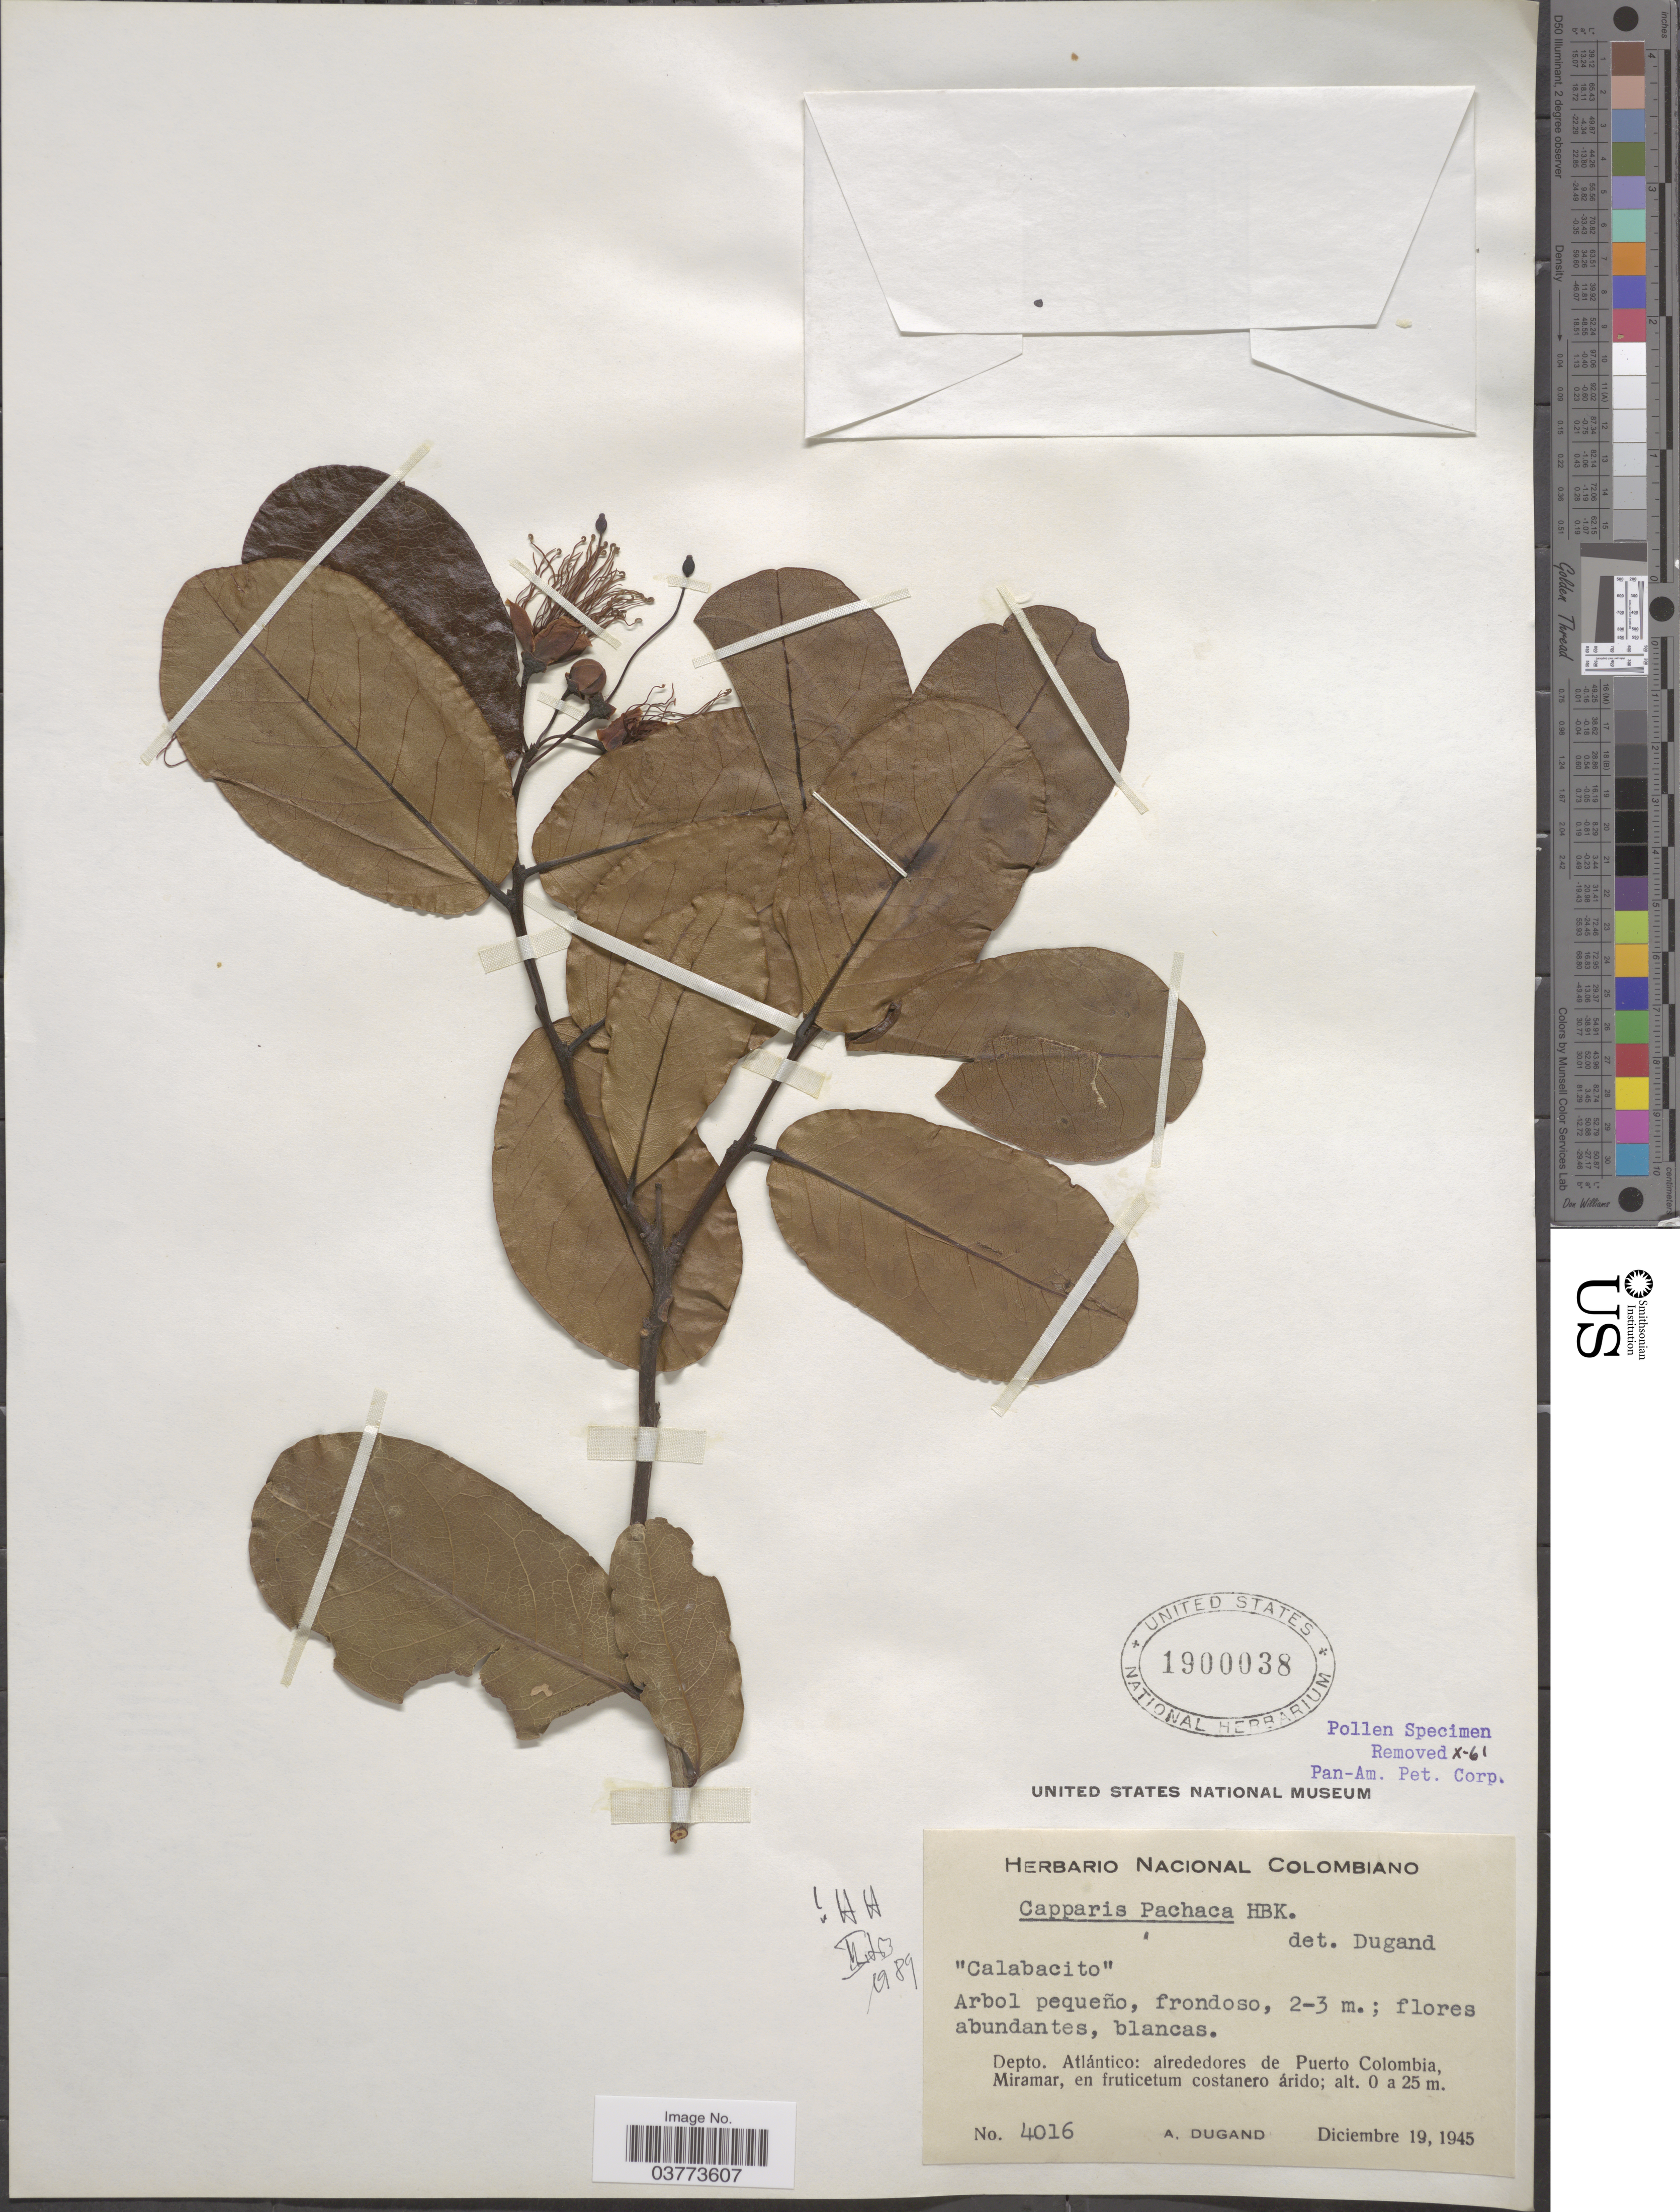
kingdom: Plantae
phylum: Tracheophyta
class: Magnoliopsida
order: Brassicales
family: Capparaceae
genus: Neocapparis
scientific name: Neocapparis pachaca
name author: (Kunth) Cornejo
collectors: A. Dugand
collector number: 4016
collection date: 1945-12-19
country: Colombia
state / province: Atlántico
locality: Depto. Atlántico: alrededores de Puerto Colombia, Miramar.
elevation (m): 0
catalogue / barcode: US 1900038